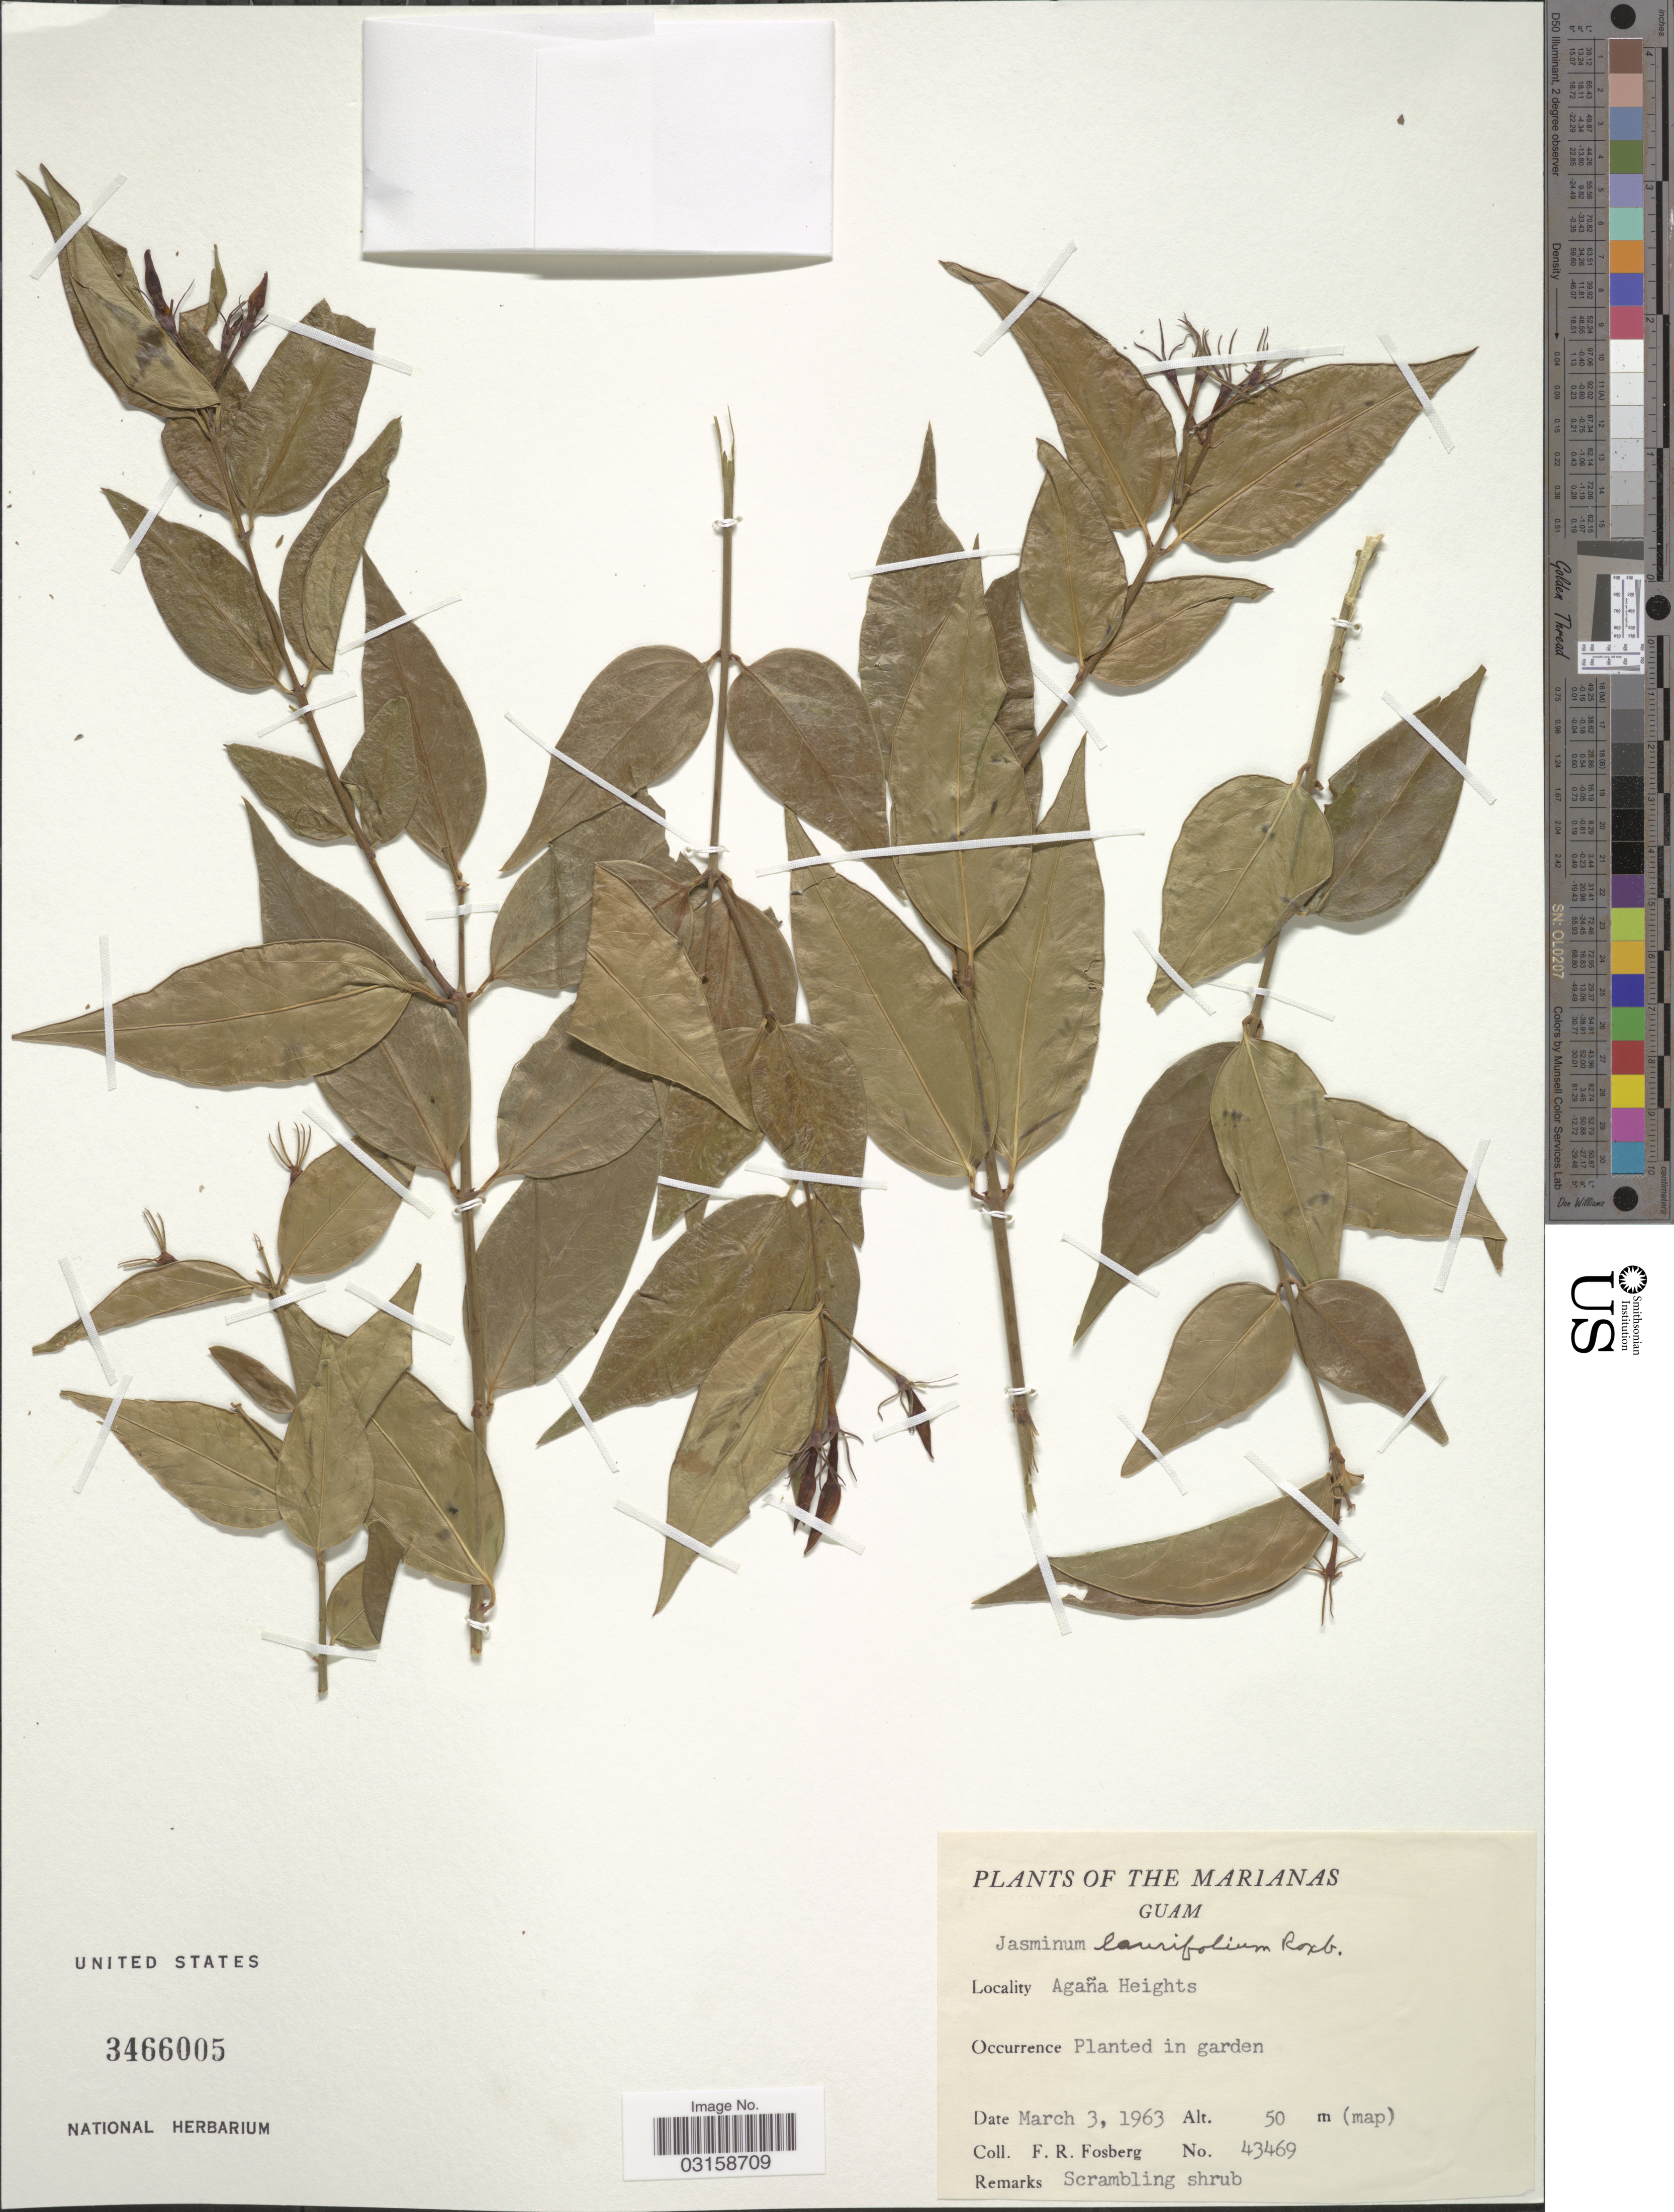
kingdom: Plantae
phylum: Tracheophyta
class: Magnoliopsida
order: Lamiales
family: Oleaceae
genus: Jasminum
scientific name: Jasminum laurifolium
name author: Roxb.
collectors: F. R. Fosberg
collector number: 43469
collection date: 1963-03-03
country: Guam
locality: Marianas. Agaña Heights. Garden.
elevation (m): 50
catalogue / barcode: US 3466005